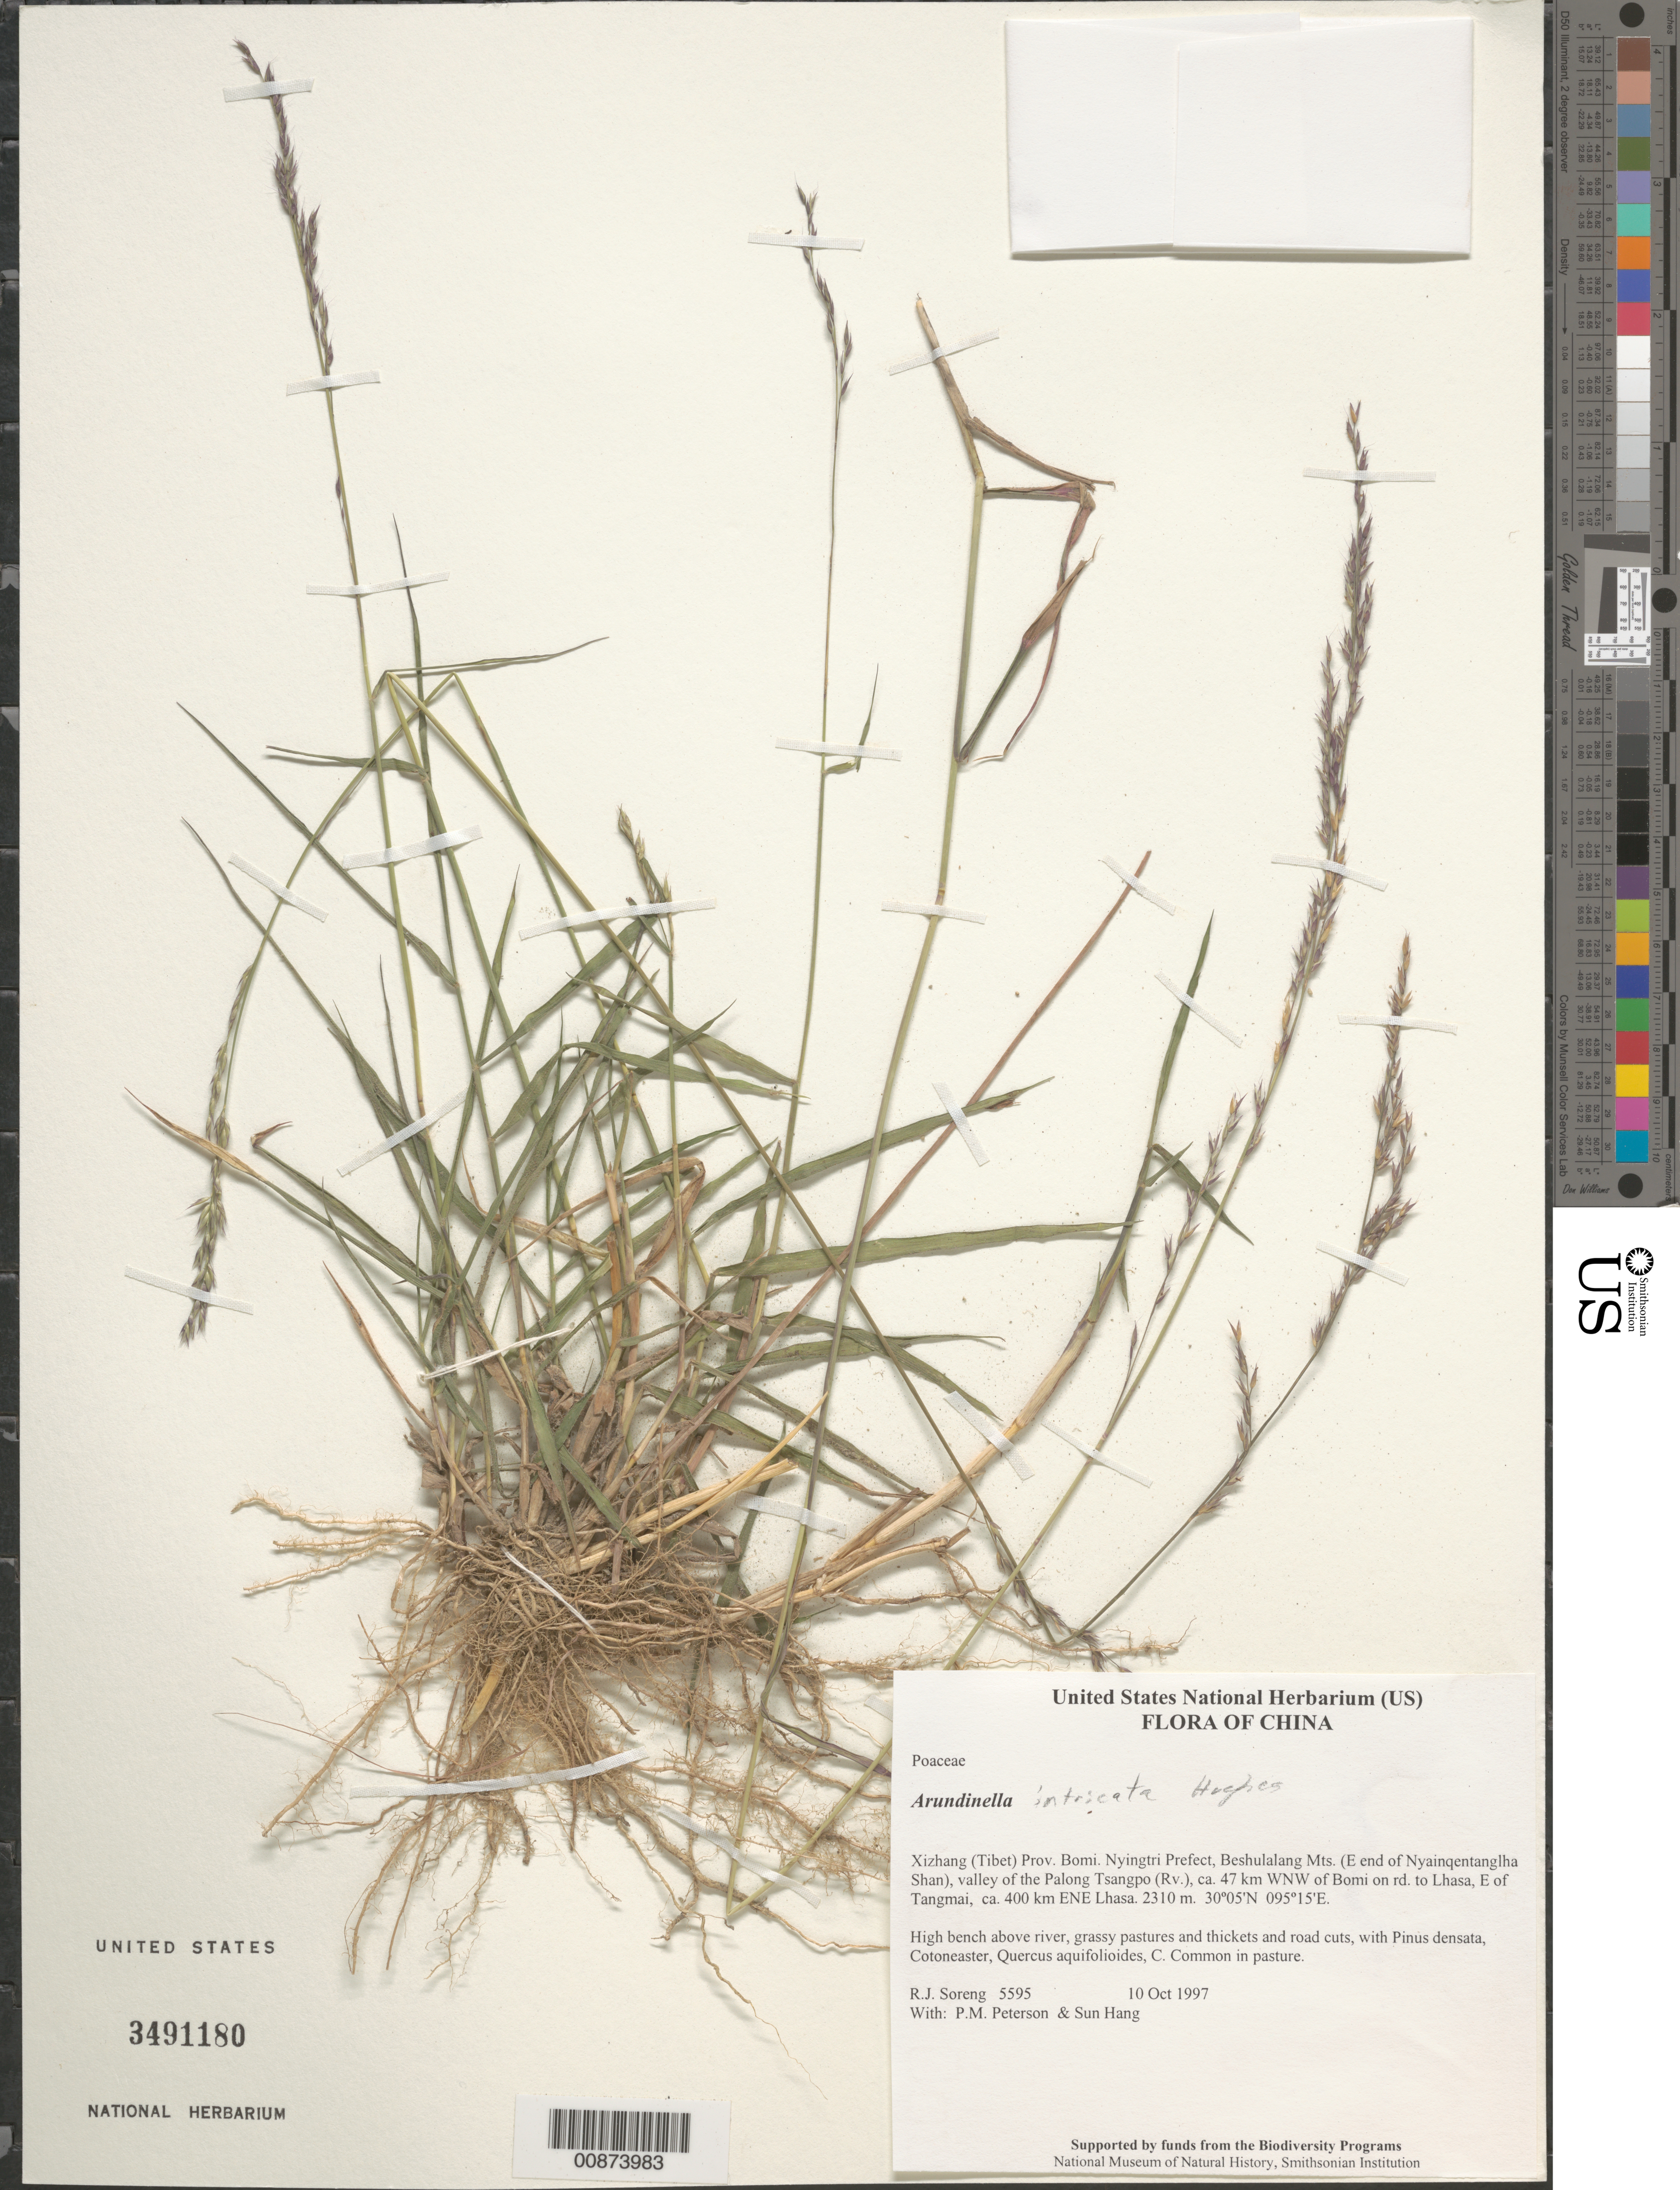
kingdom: Plantae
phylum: Tracheophyta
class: Liliopsida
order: Poales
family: Poaceae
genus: Arundinella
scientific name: Arundinella intricata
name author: Hughes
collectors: R. J. Soreng, P. M. Peterson & Sun Hang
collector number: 5595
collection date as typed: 10 Oct 1997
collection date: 1997-10-10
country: China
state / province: Xizang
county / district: Bomi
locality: Nyingtri Prefect, Beshulalang Mts. (E end of Nyainqentanglha Shan), valley of the Palong Tsangpo (Rv.), ca. 47 km WNW of Bomi on rd. to Lhasa, E of Tangmai, ca. 400 km ENE Lhasa.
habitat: High bench above river, grassy pastures and thickets and road cuts, with Pinus densata, Cotoneaster, Quercus aquifolioides, C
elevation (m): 2310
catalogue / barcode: US 3491180